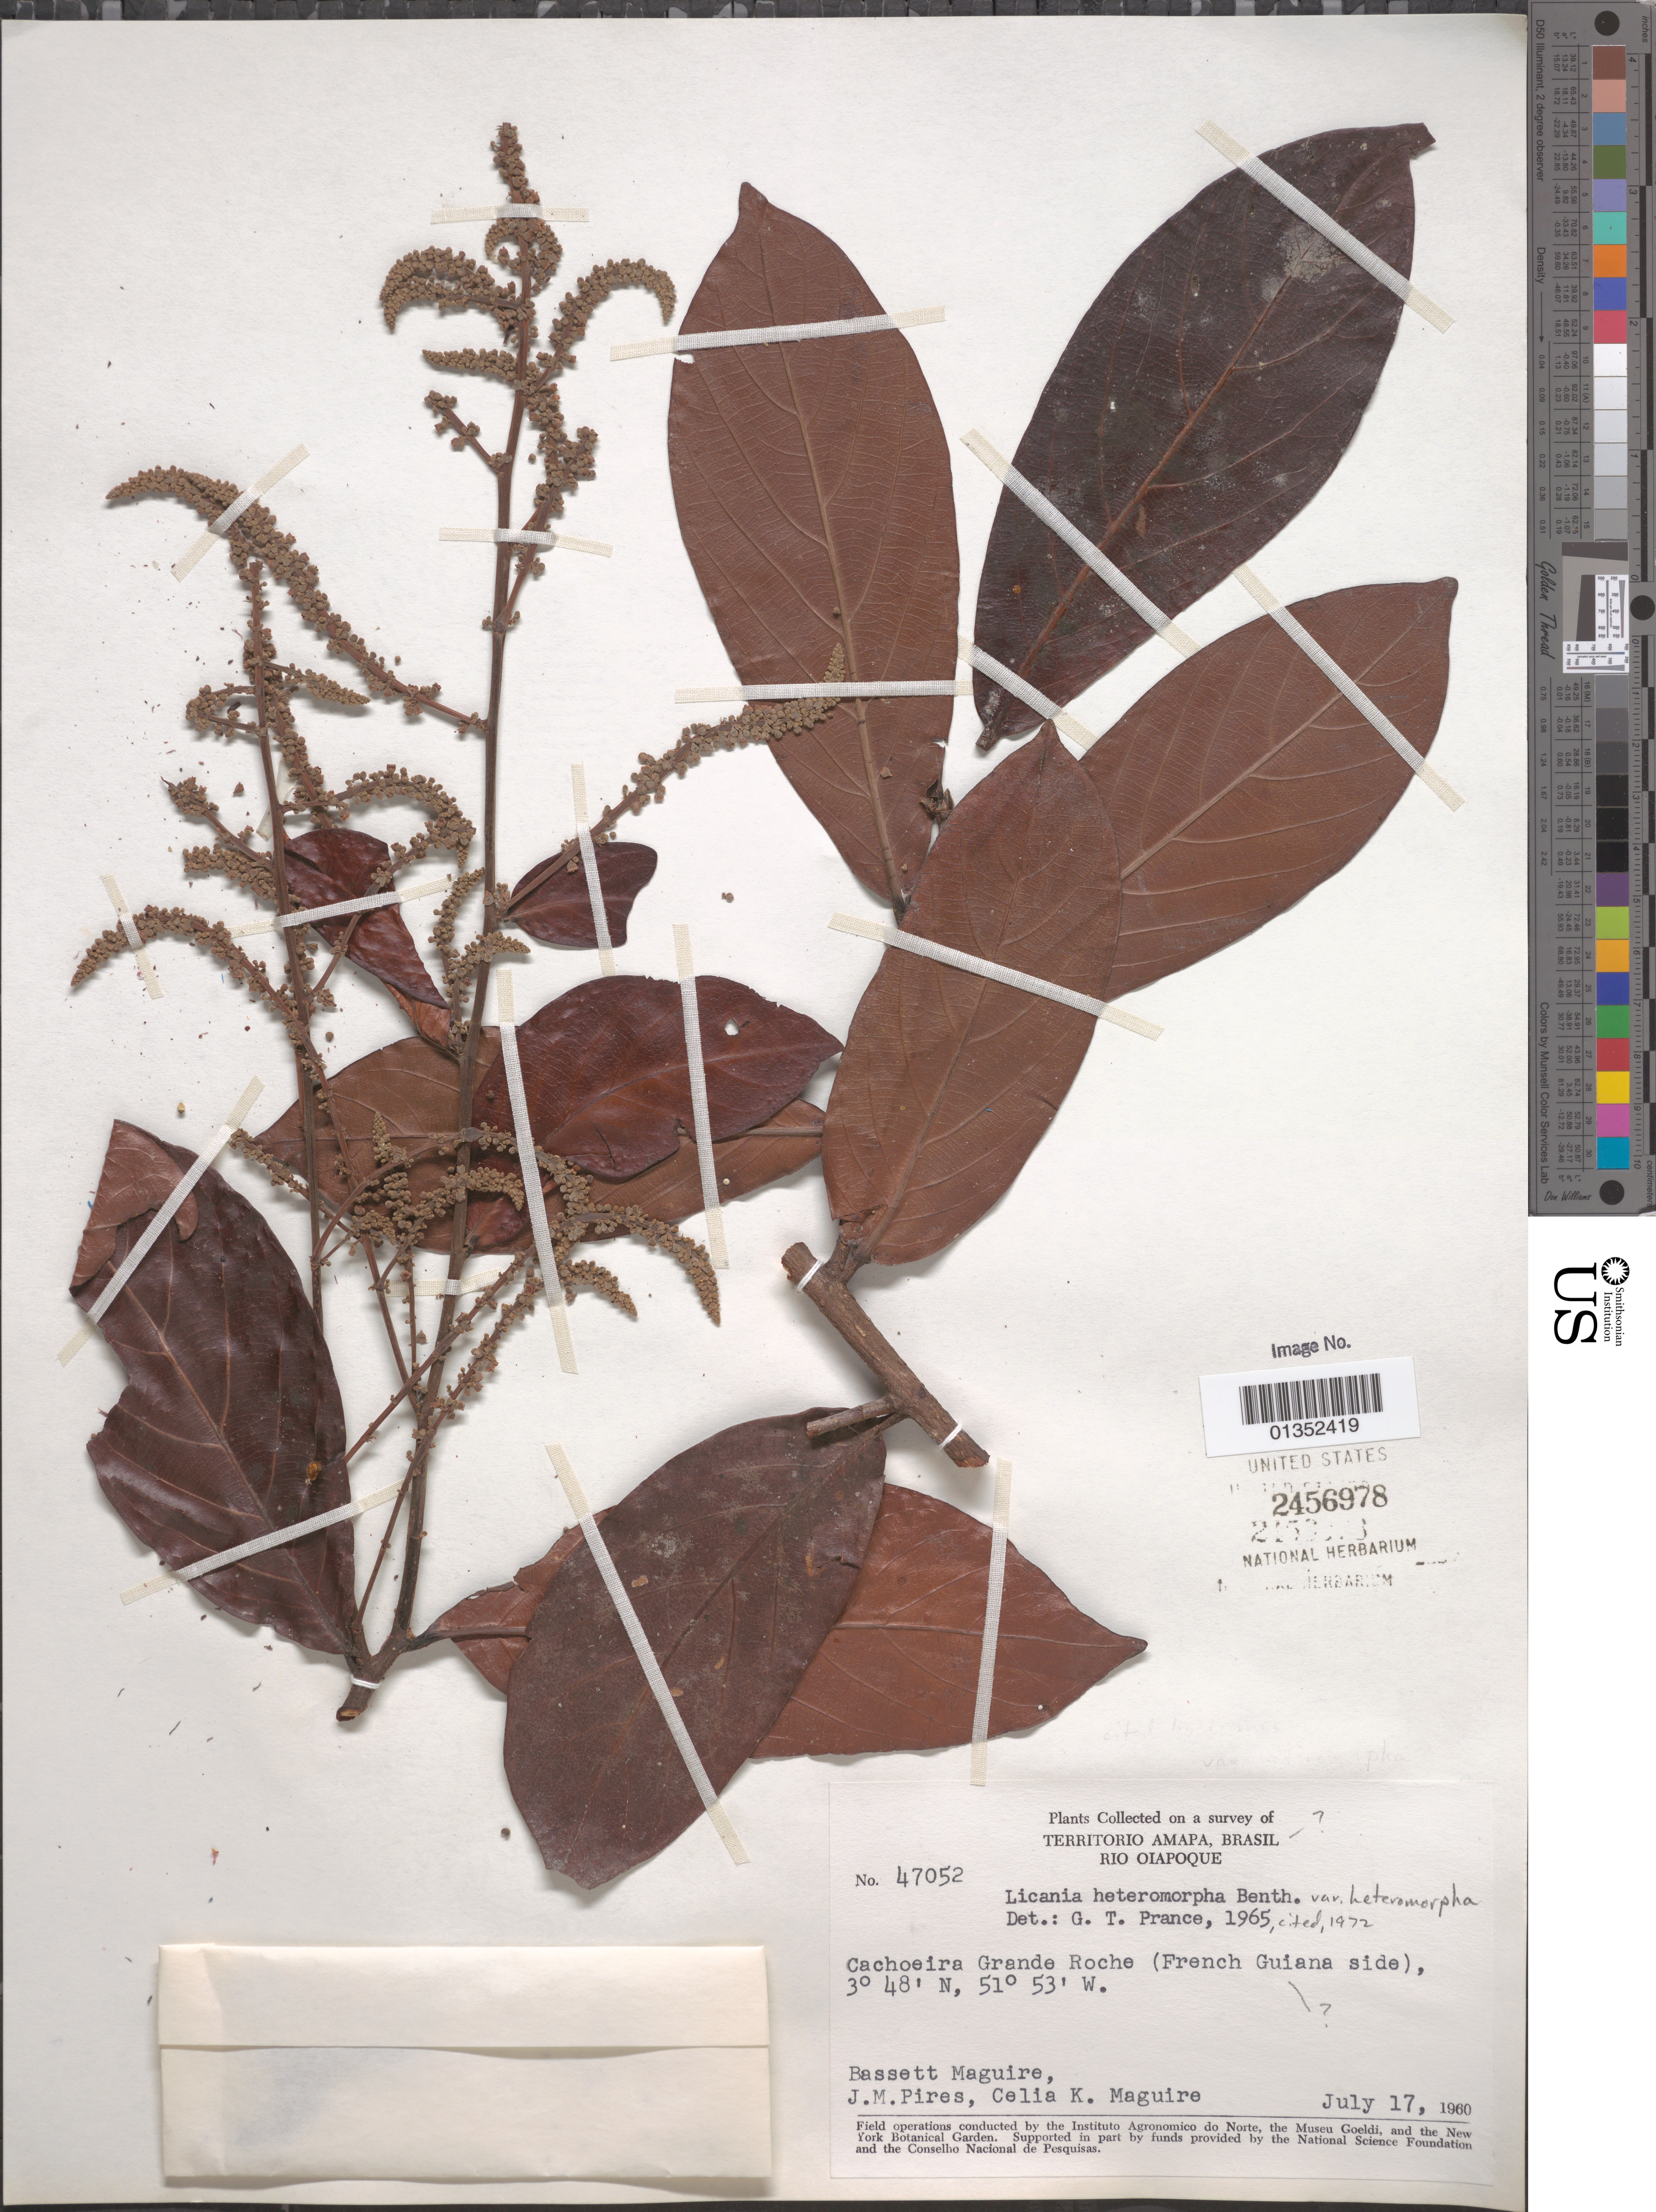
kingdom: Plantae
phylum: Tracheophyta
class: Magnoliopsida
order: Malpighiales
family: Chrysobalanaceae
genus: Hymenopus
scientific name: Hymenopus heteromorphus var. heteromorphus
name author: (Benth.) Sothers & Prance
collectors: B. Maguire Jr., J. M. Pires & C. K. Maguire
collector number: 47052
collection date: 1960-07-17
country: French Guiana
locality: Cachoeira Grande Roche (French Guiana Side)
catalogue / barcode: US 2456978